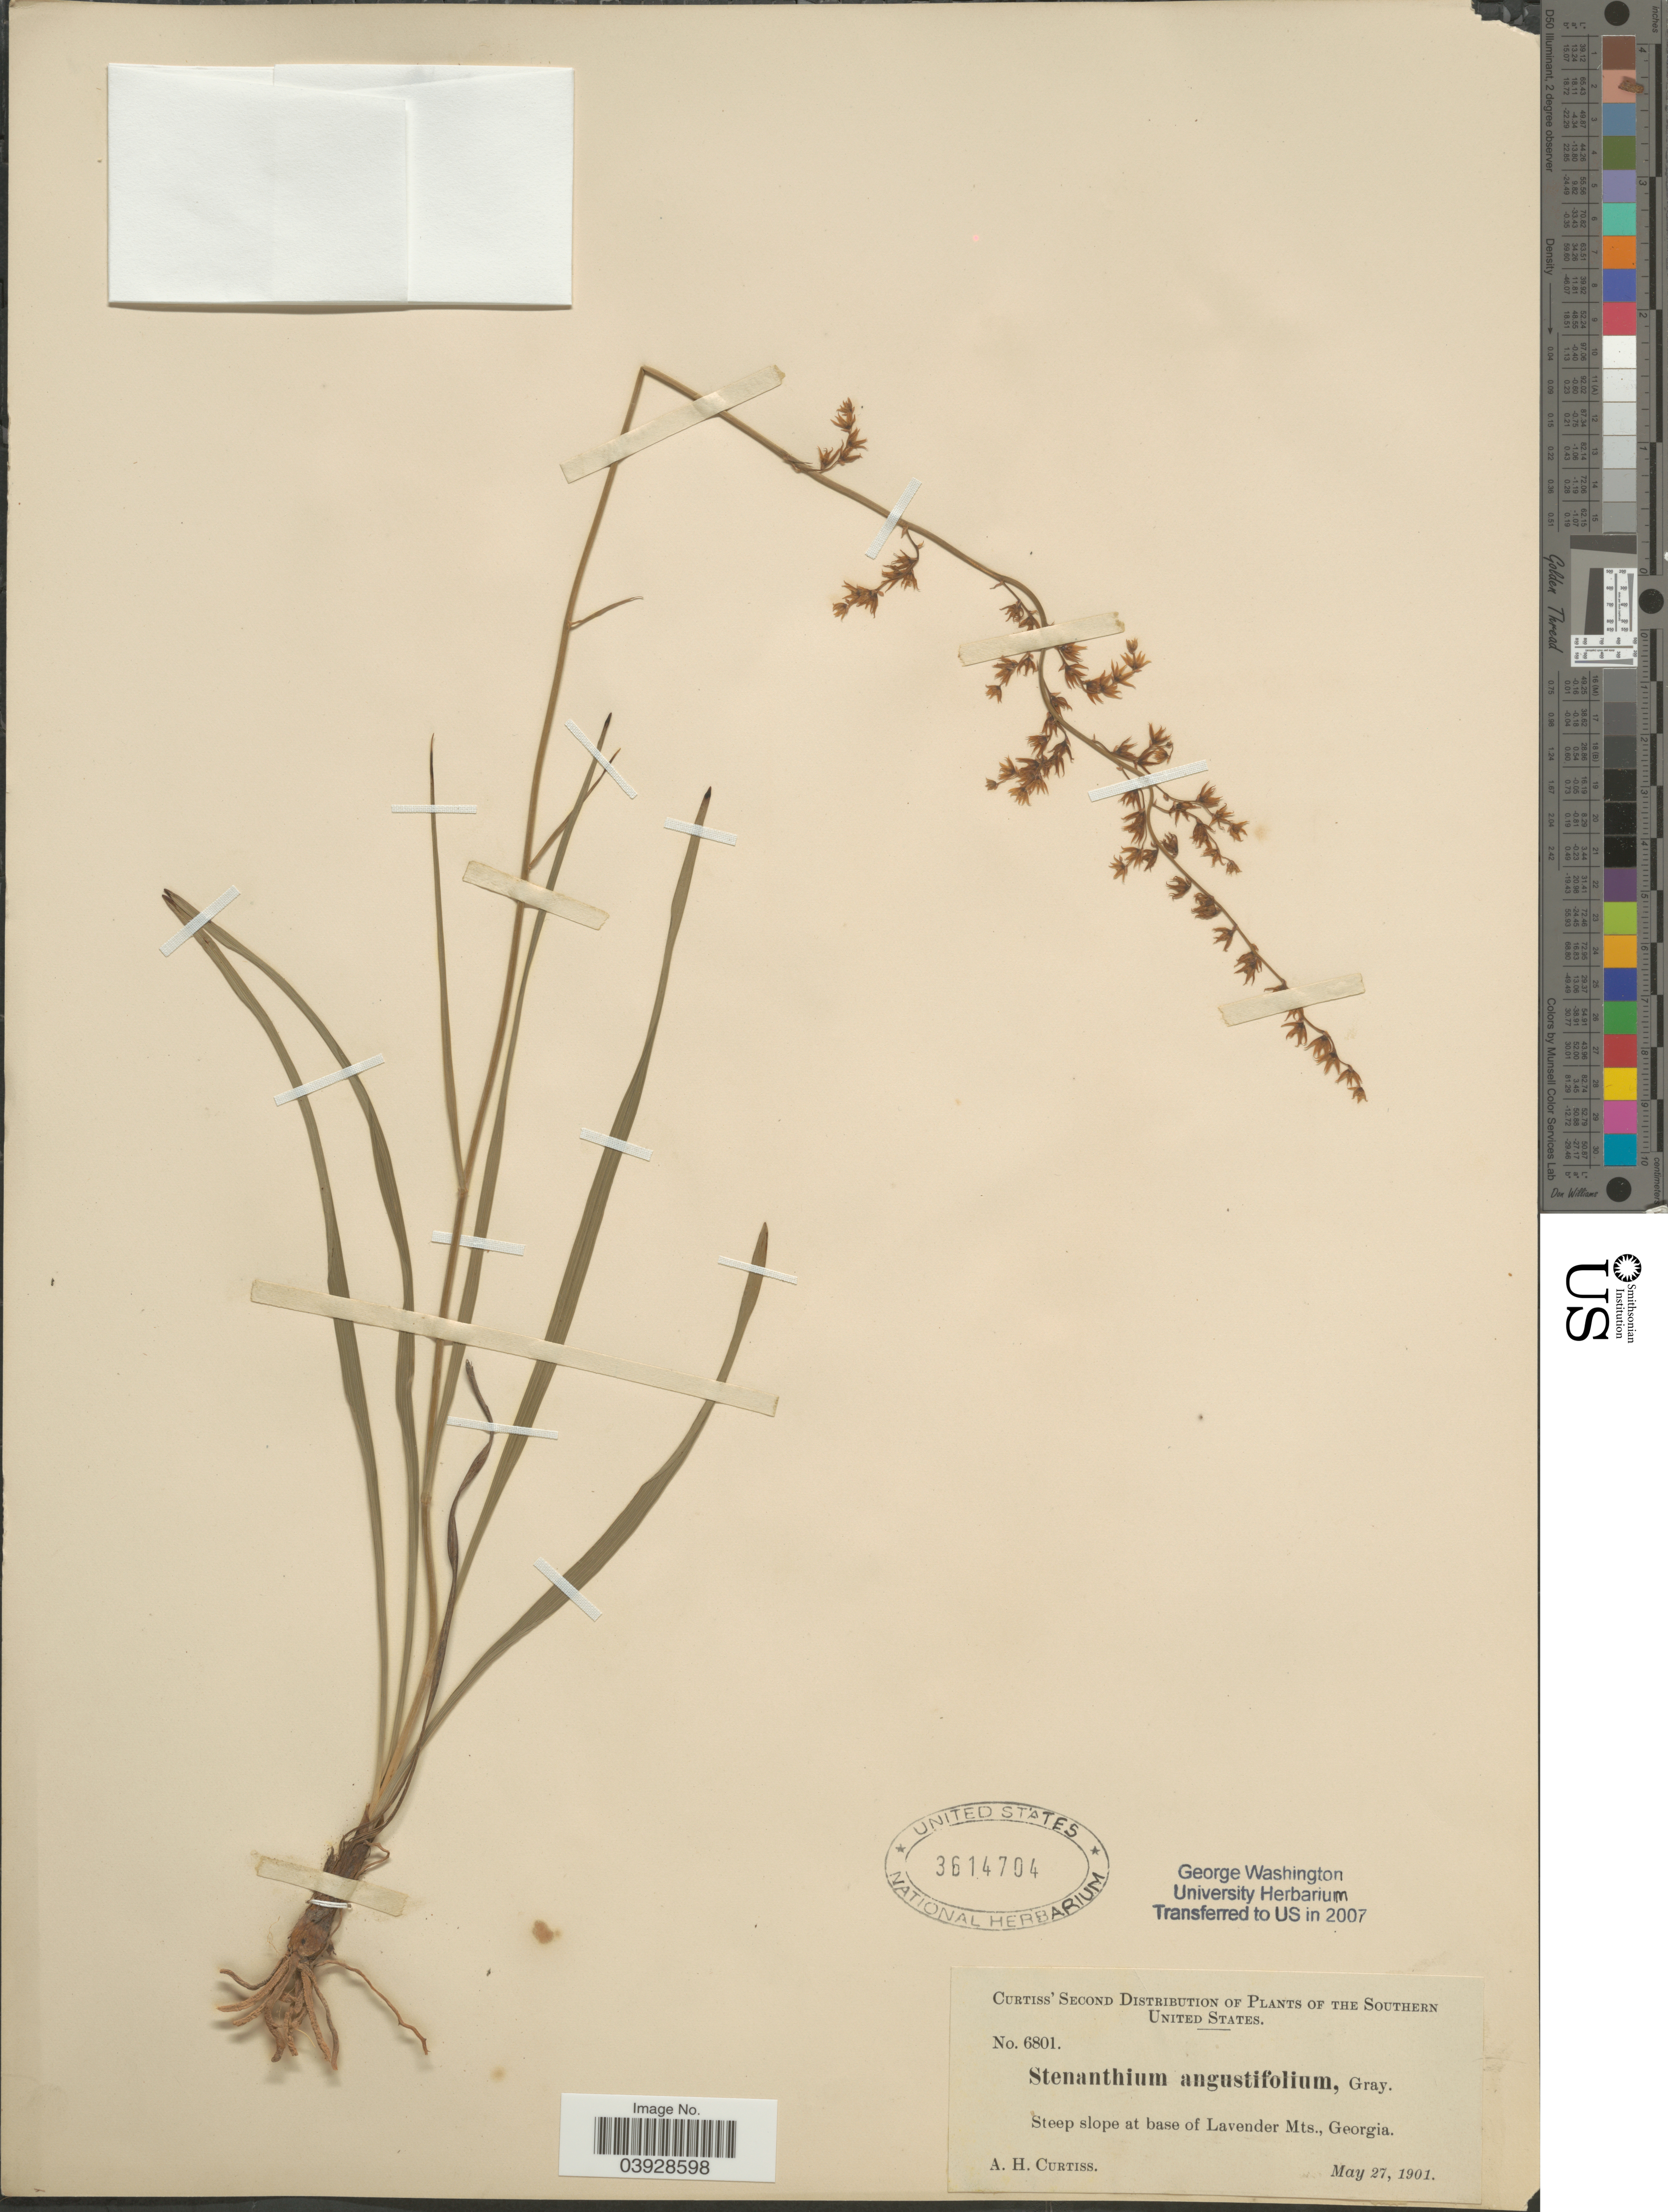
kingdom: Plantae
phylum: Tracheophyta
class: Liliopsida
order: Liliales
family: Melanthiaceae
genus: Stenanthium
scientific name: Stenanthium gramineum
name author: (Ker Gawl.) Morong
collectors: A. H. Curtiss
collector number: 6801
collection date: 1901-05-27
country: United States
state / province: Georgia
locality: The Southern United States. Steep slope at base of Lavender Mts.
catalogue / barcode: US 3614704